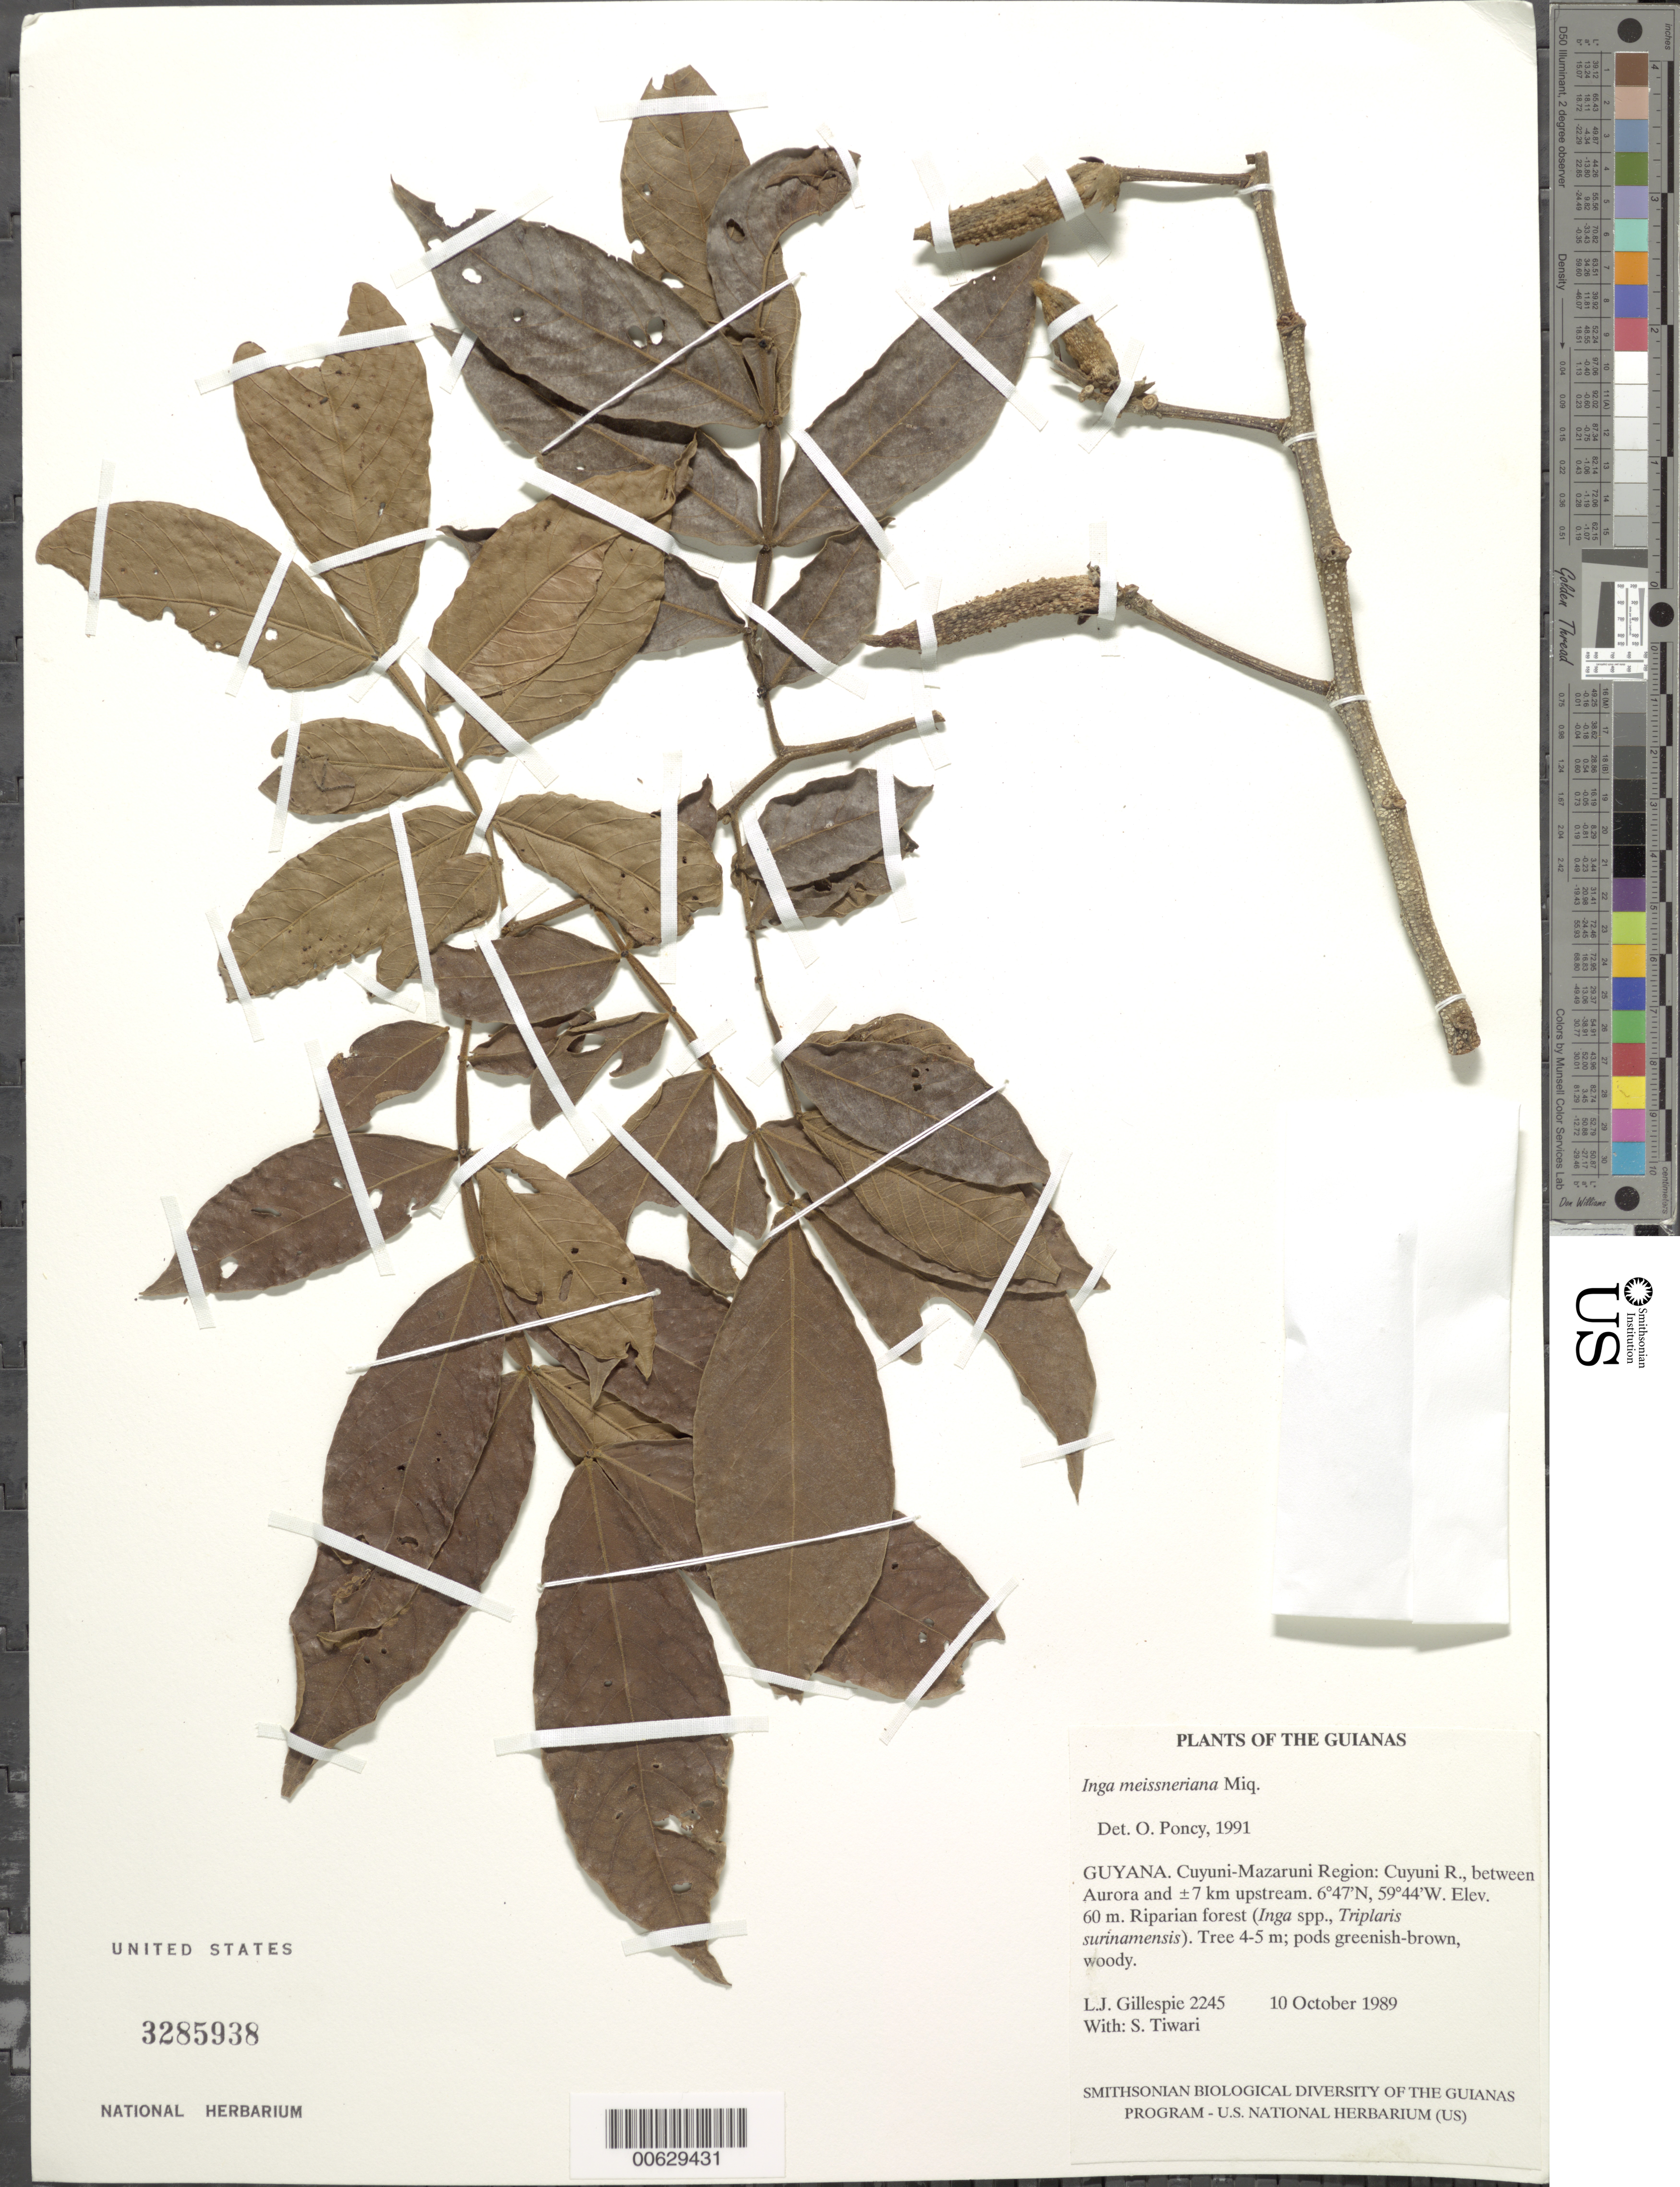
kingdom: Plantae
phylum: Tracheophyta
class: Magnoliopsida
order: Fabales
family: Fabaceae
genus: Inga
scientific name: Inga vera subsp. affinis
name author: (DC.) T.D. Penn.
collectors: L. J. Gillespie & S. Tiwari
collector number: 2245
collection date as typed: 10 October 1989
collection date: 1989-10-10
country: Guyana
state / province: Cuyuni-Mazaruni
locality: Cuyuni R., between Aurora and ±7 km upstream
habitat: Riparian forest (Inga spp., Triplaris surinamensis)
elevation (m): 60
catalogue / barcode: US 3285938